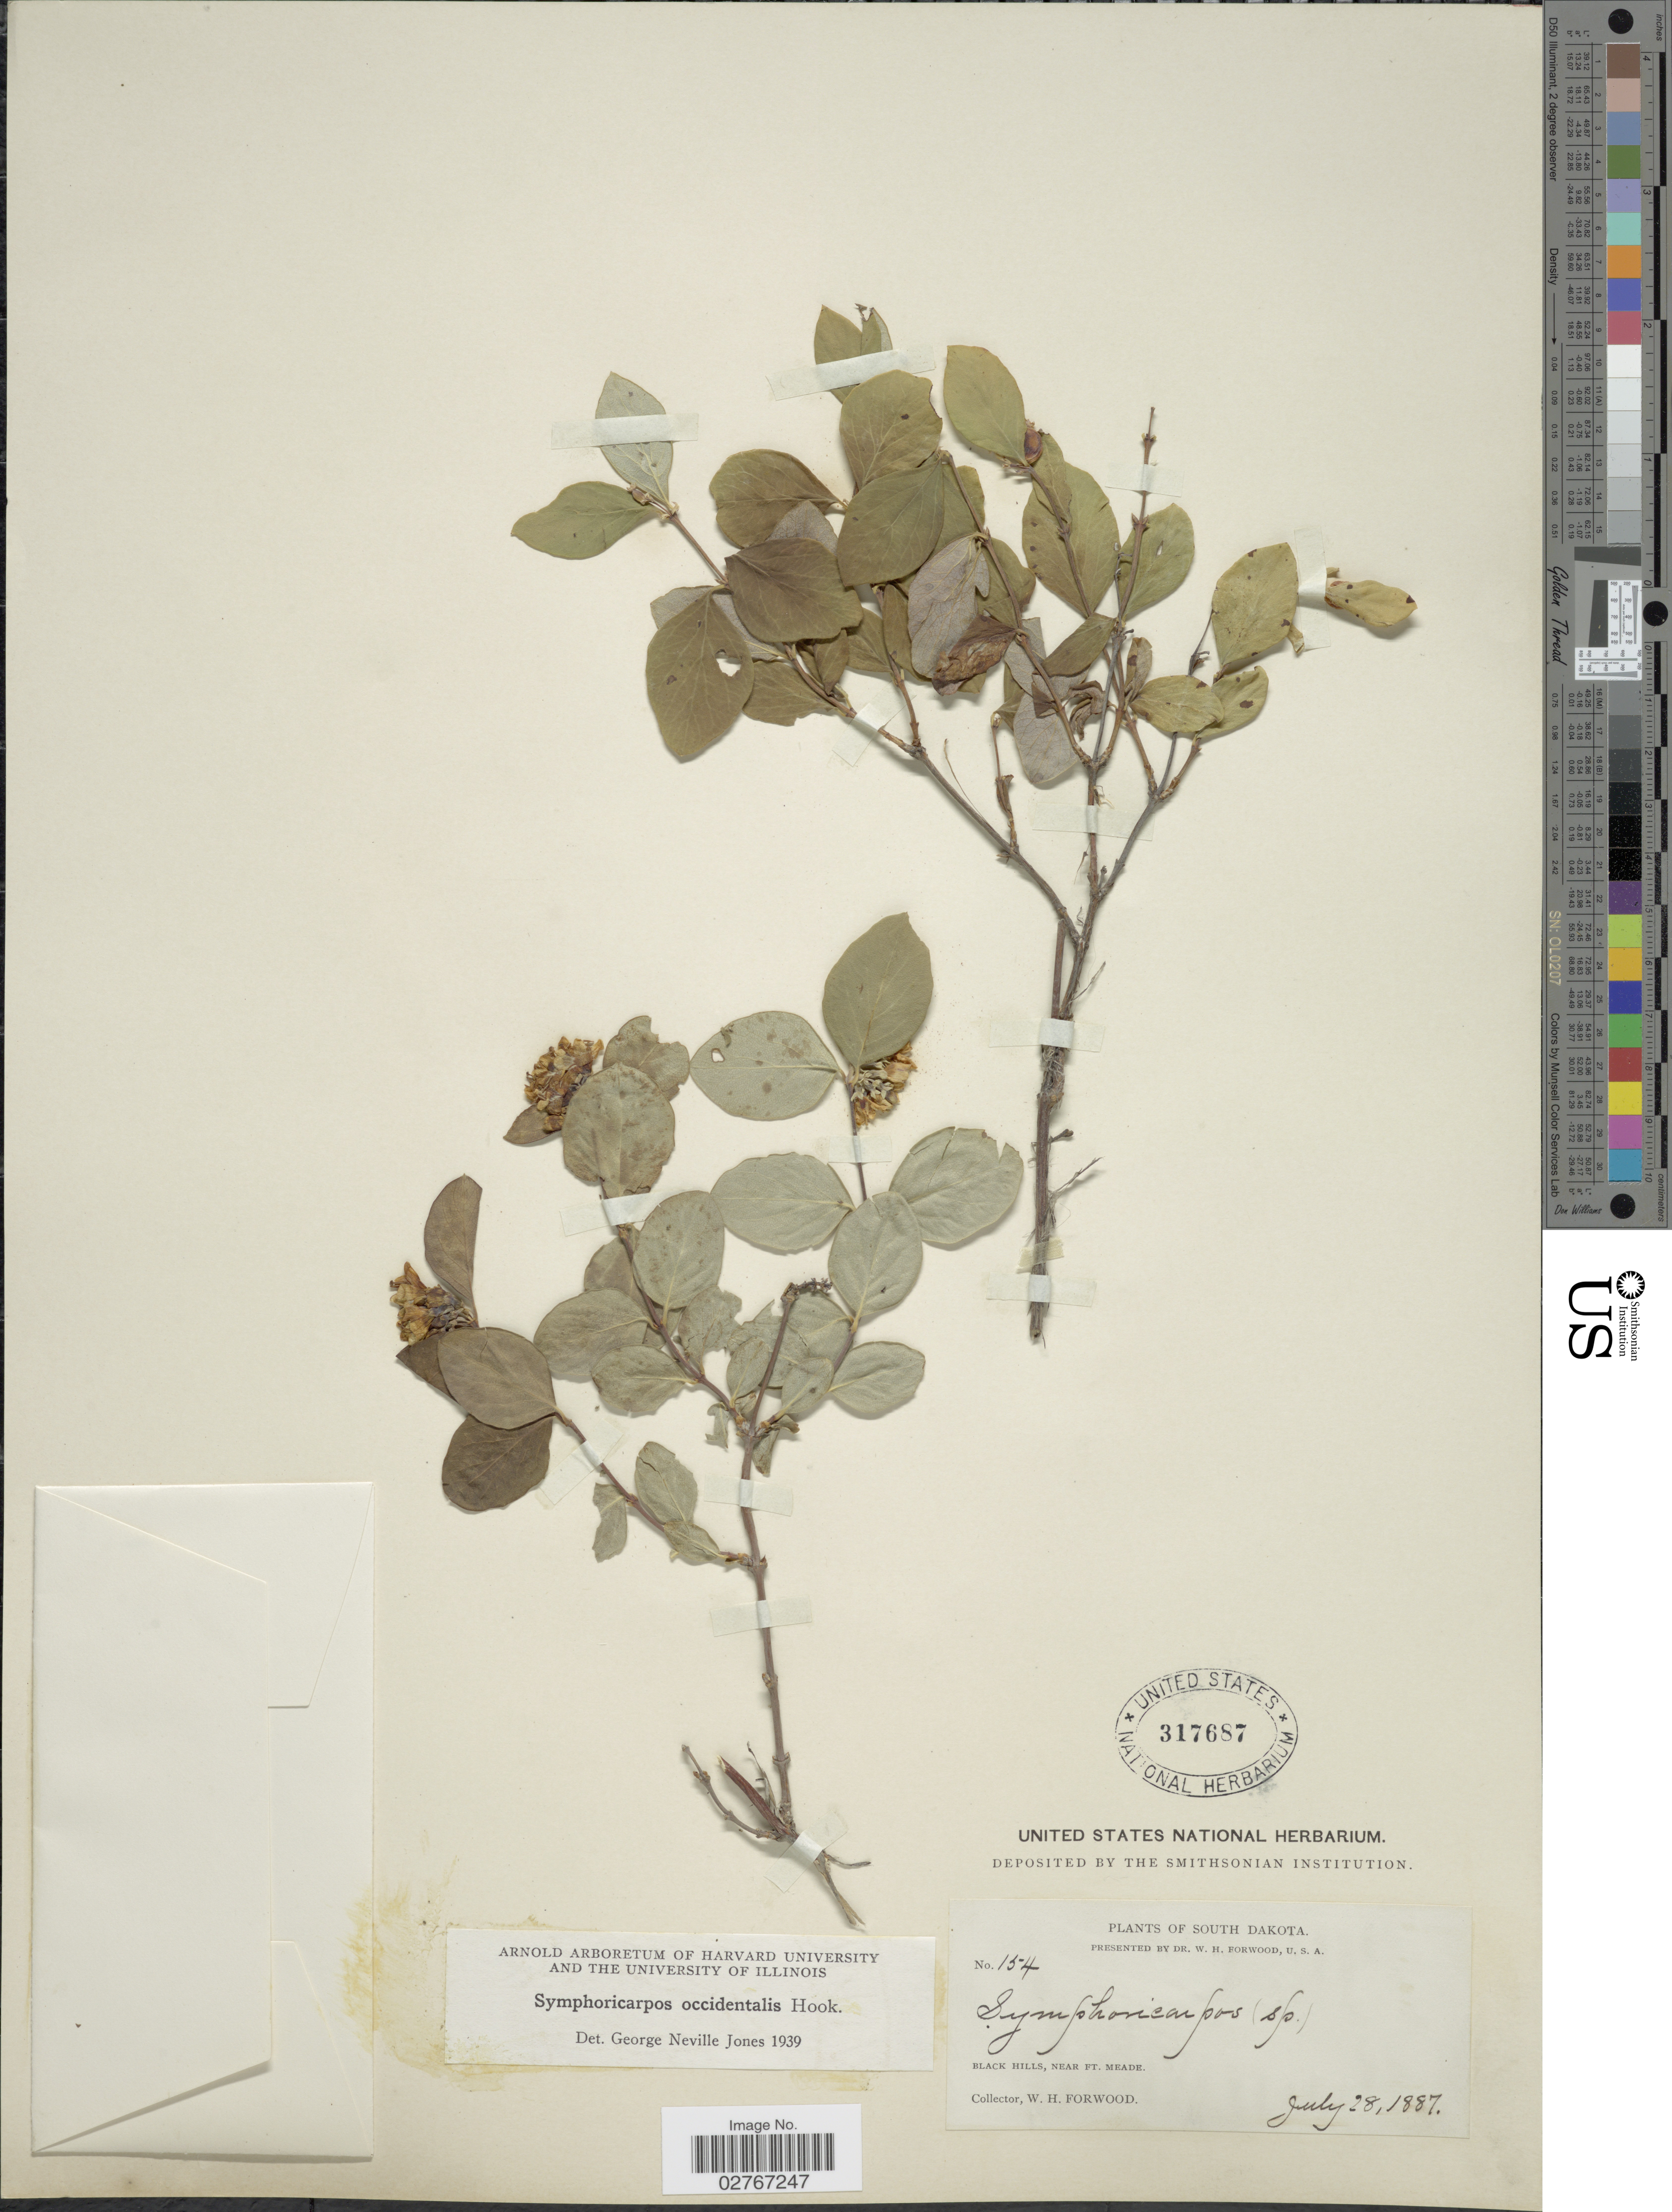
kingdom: Plantae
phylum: Tracheophyta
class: Magnoliopsida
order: Dipsacales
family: Caprifoliaceae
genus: Symphoricarpos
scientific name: Symphoricarpos occidentalis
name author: (R. Br.) Hook.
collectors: W. Forwood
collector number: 154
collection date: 1887-07-28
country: United States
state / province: South Dakota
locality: Black Hills, near Ft. Meade.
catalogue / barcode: US 317687